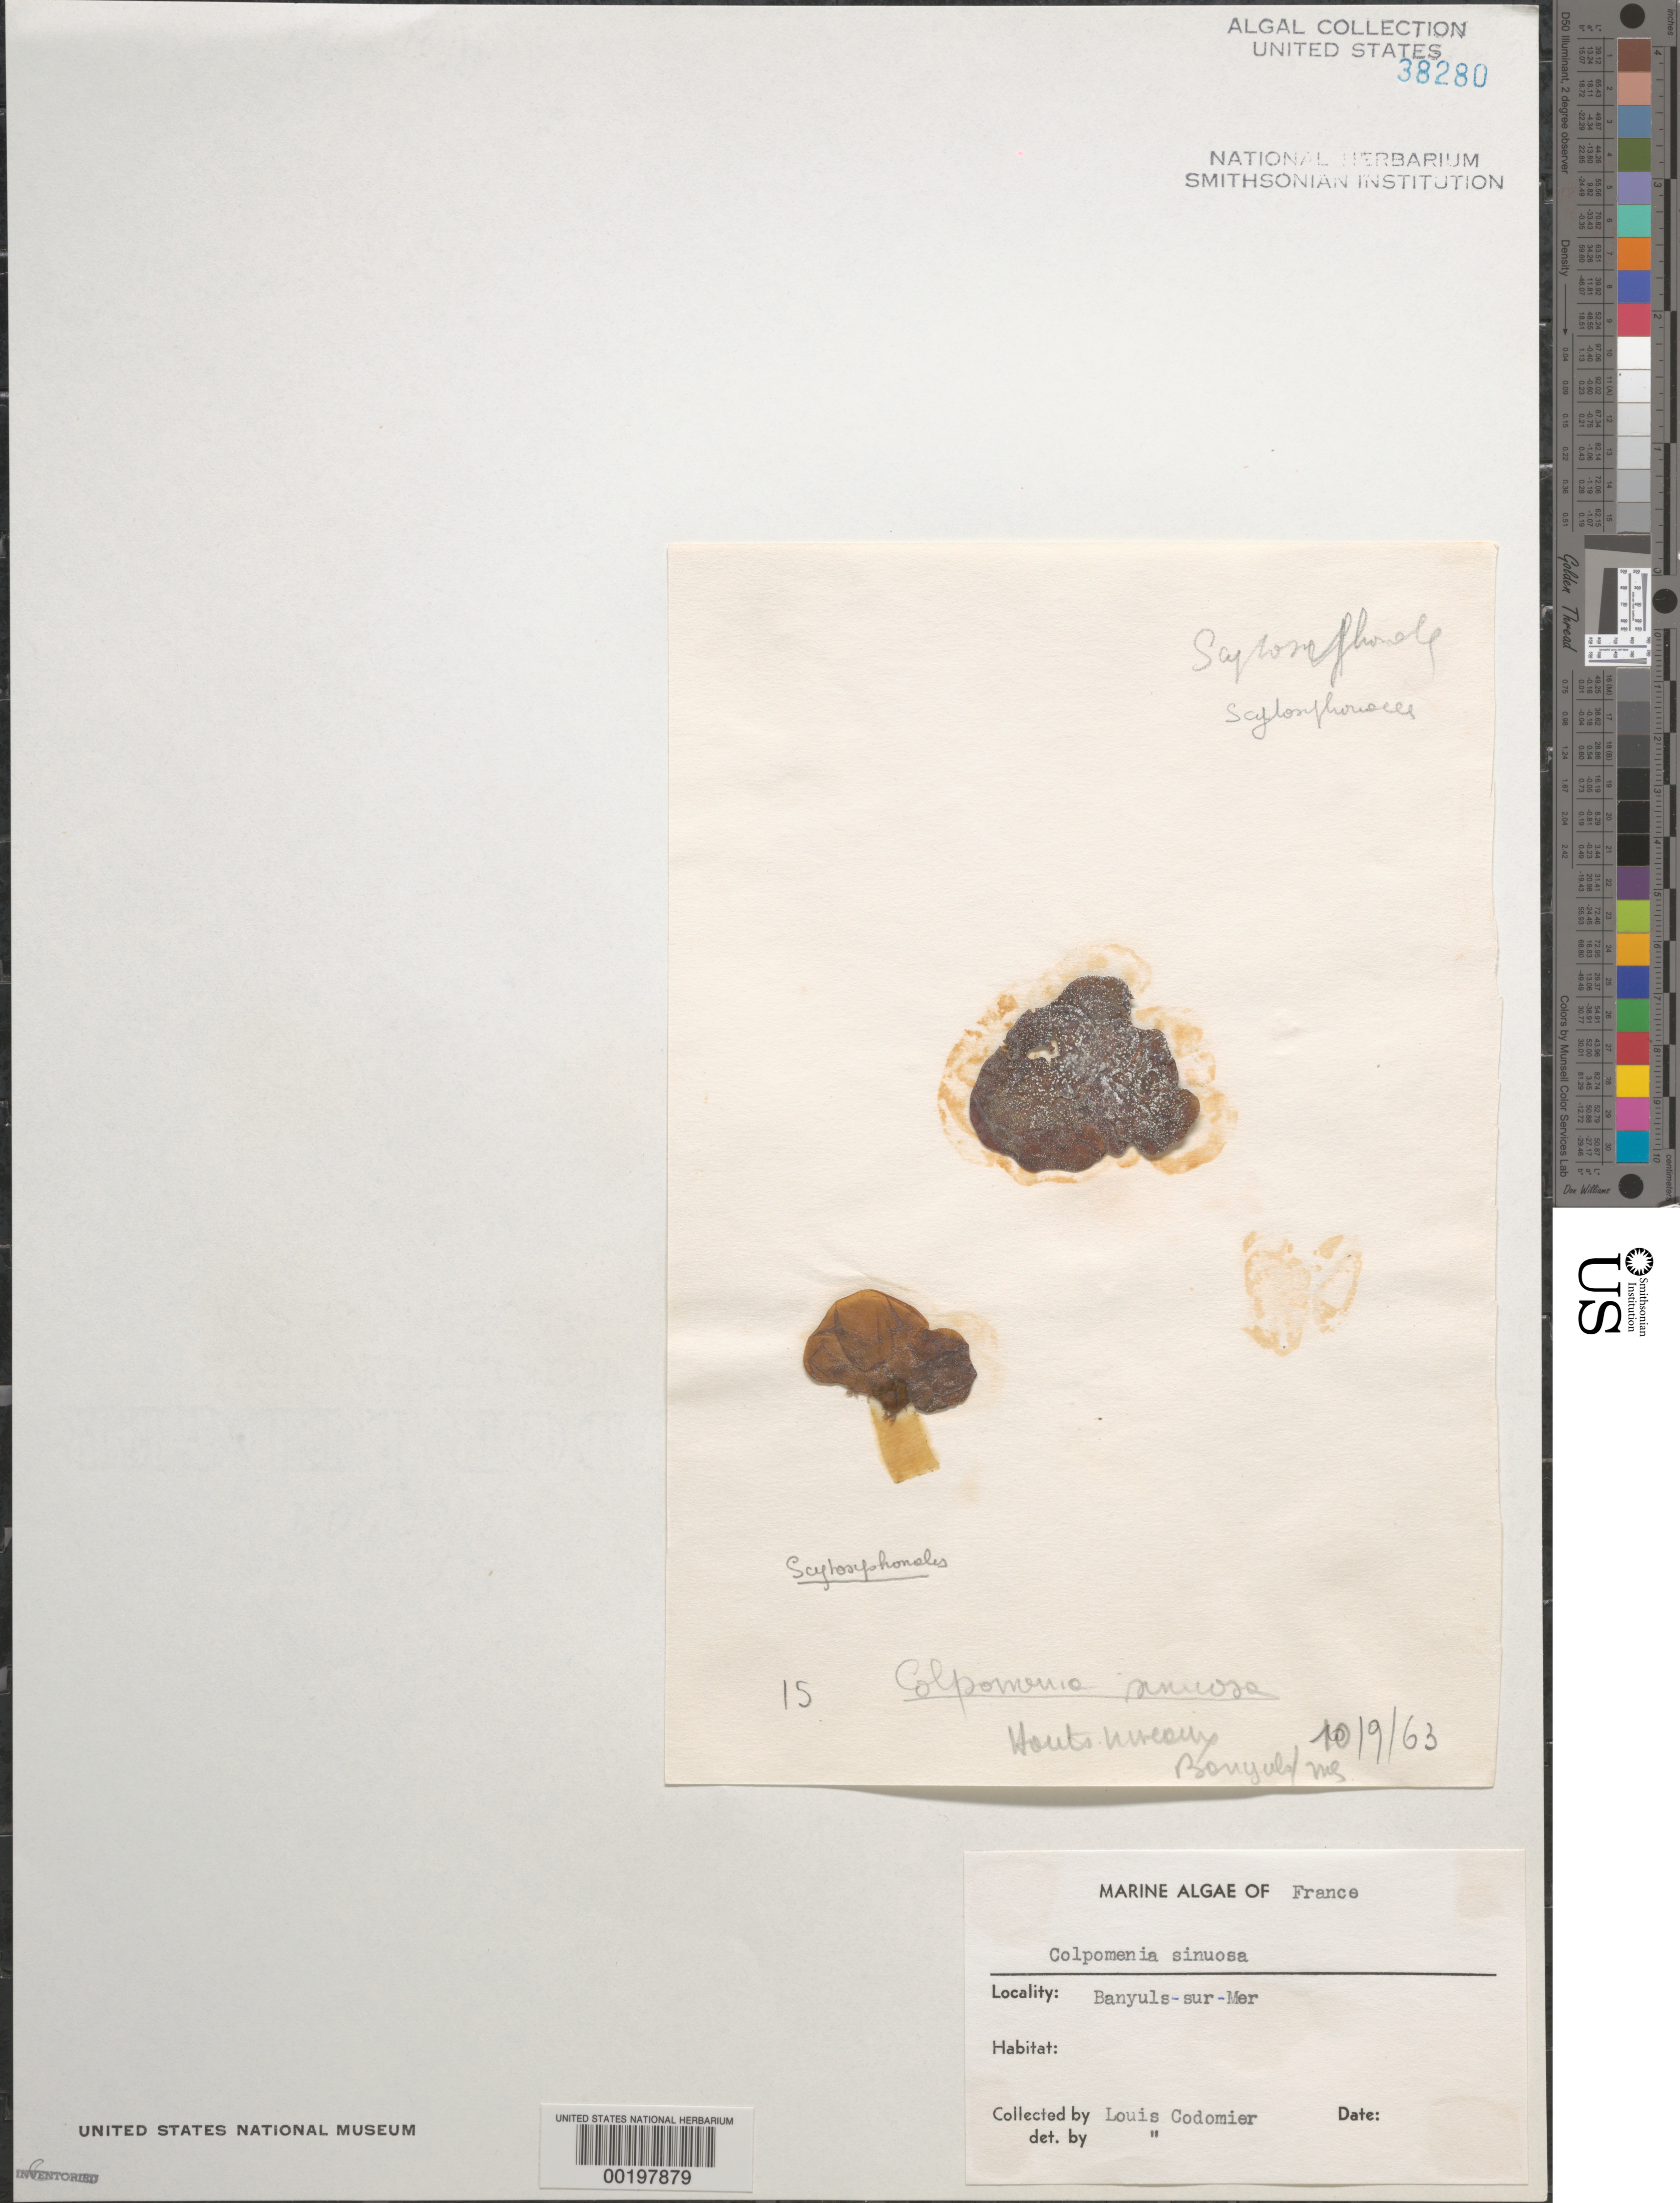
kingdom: Chromista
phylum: Ochrophyta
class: Phaeophyceae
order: Scytosiphonales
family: Scytosiphonaceae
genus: Colpomenia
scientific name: Colpomenia sinuosa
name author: (K. Mert. ex Roth) Derbes & Solier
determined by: Codomier, L.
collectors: L. Codomier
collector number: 15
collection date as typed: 10 Sep 1963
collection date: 1963-09-10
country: France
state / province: Occitanie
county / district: Pyrénées-Orientales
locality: Banyuls-sur-Mer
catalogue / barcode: US 38280